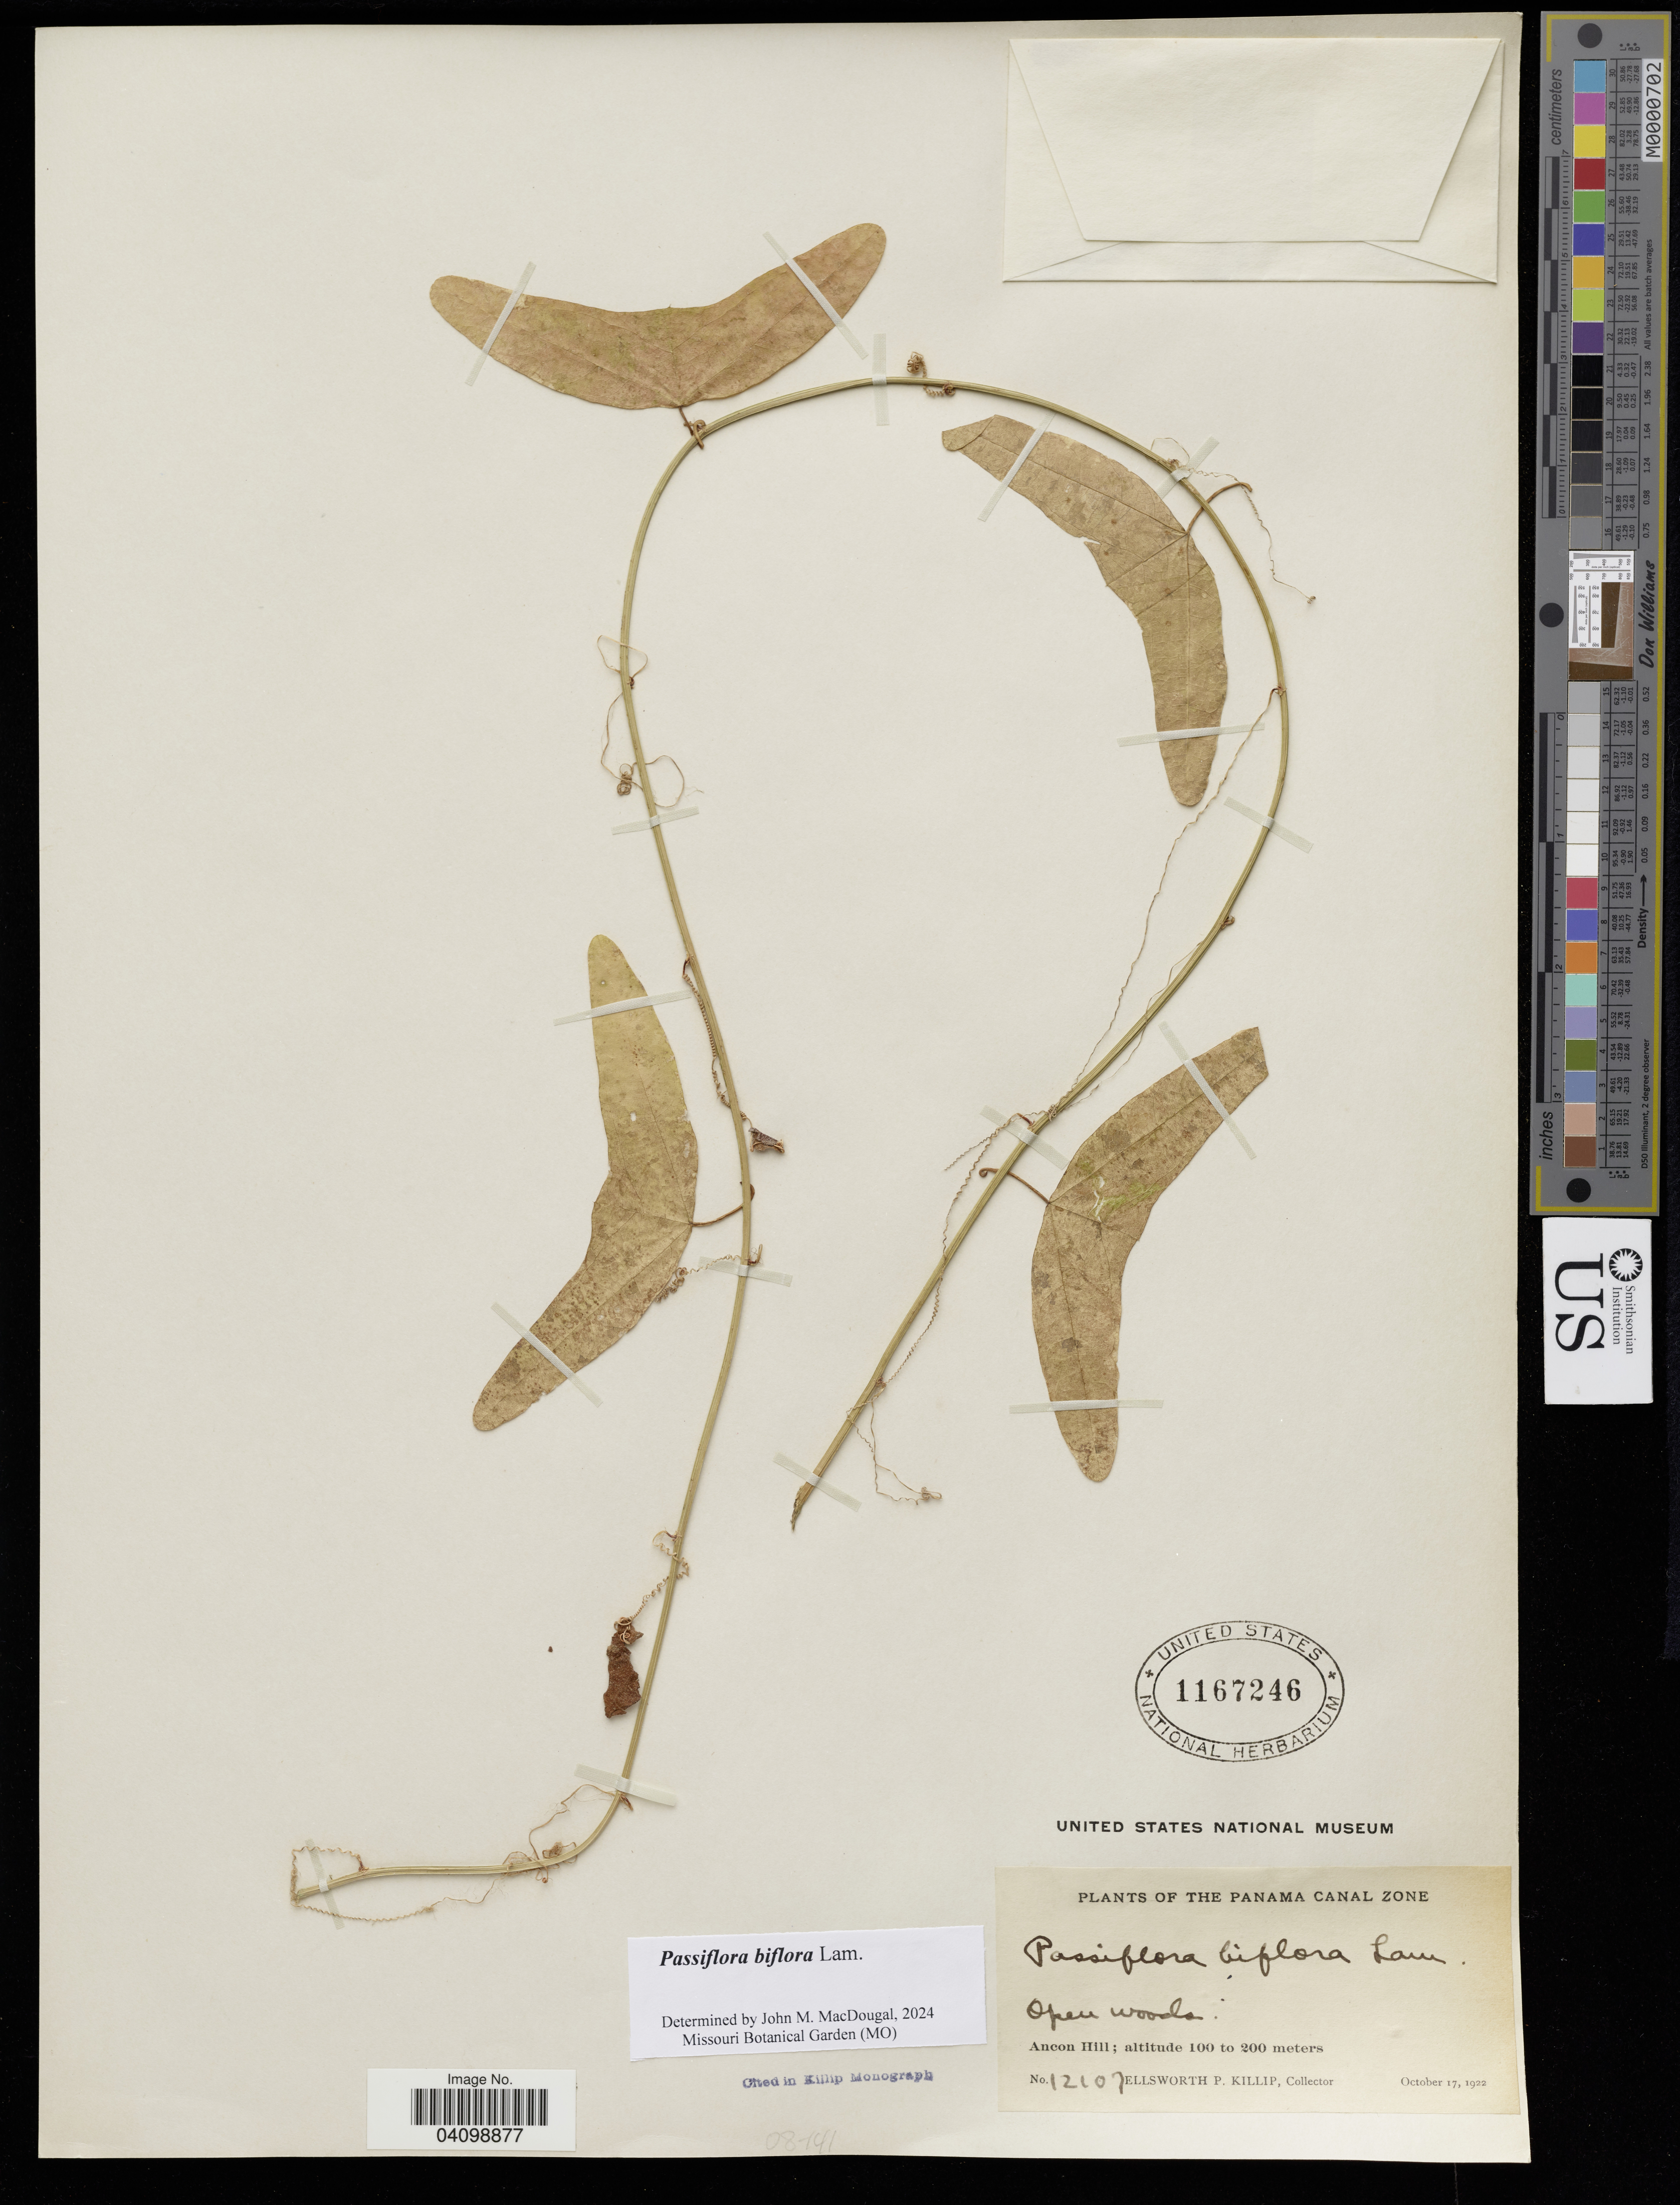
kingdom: Plantae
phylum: Tracheophyta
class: Magnoliopsida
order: Malpighiales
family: Passifloraceae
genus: Passiflora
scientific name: Passiflora biflora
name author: Lam.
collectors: E. Killip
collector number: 12107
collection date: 1922-10-17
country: Panama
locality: Canal Zone. Ancon Hill.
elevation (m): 100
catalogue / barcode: US 1167246